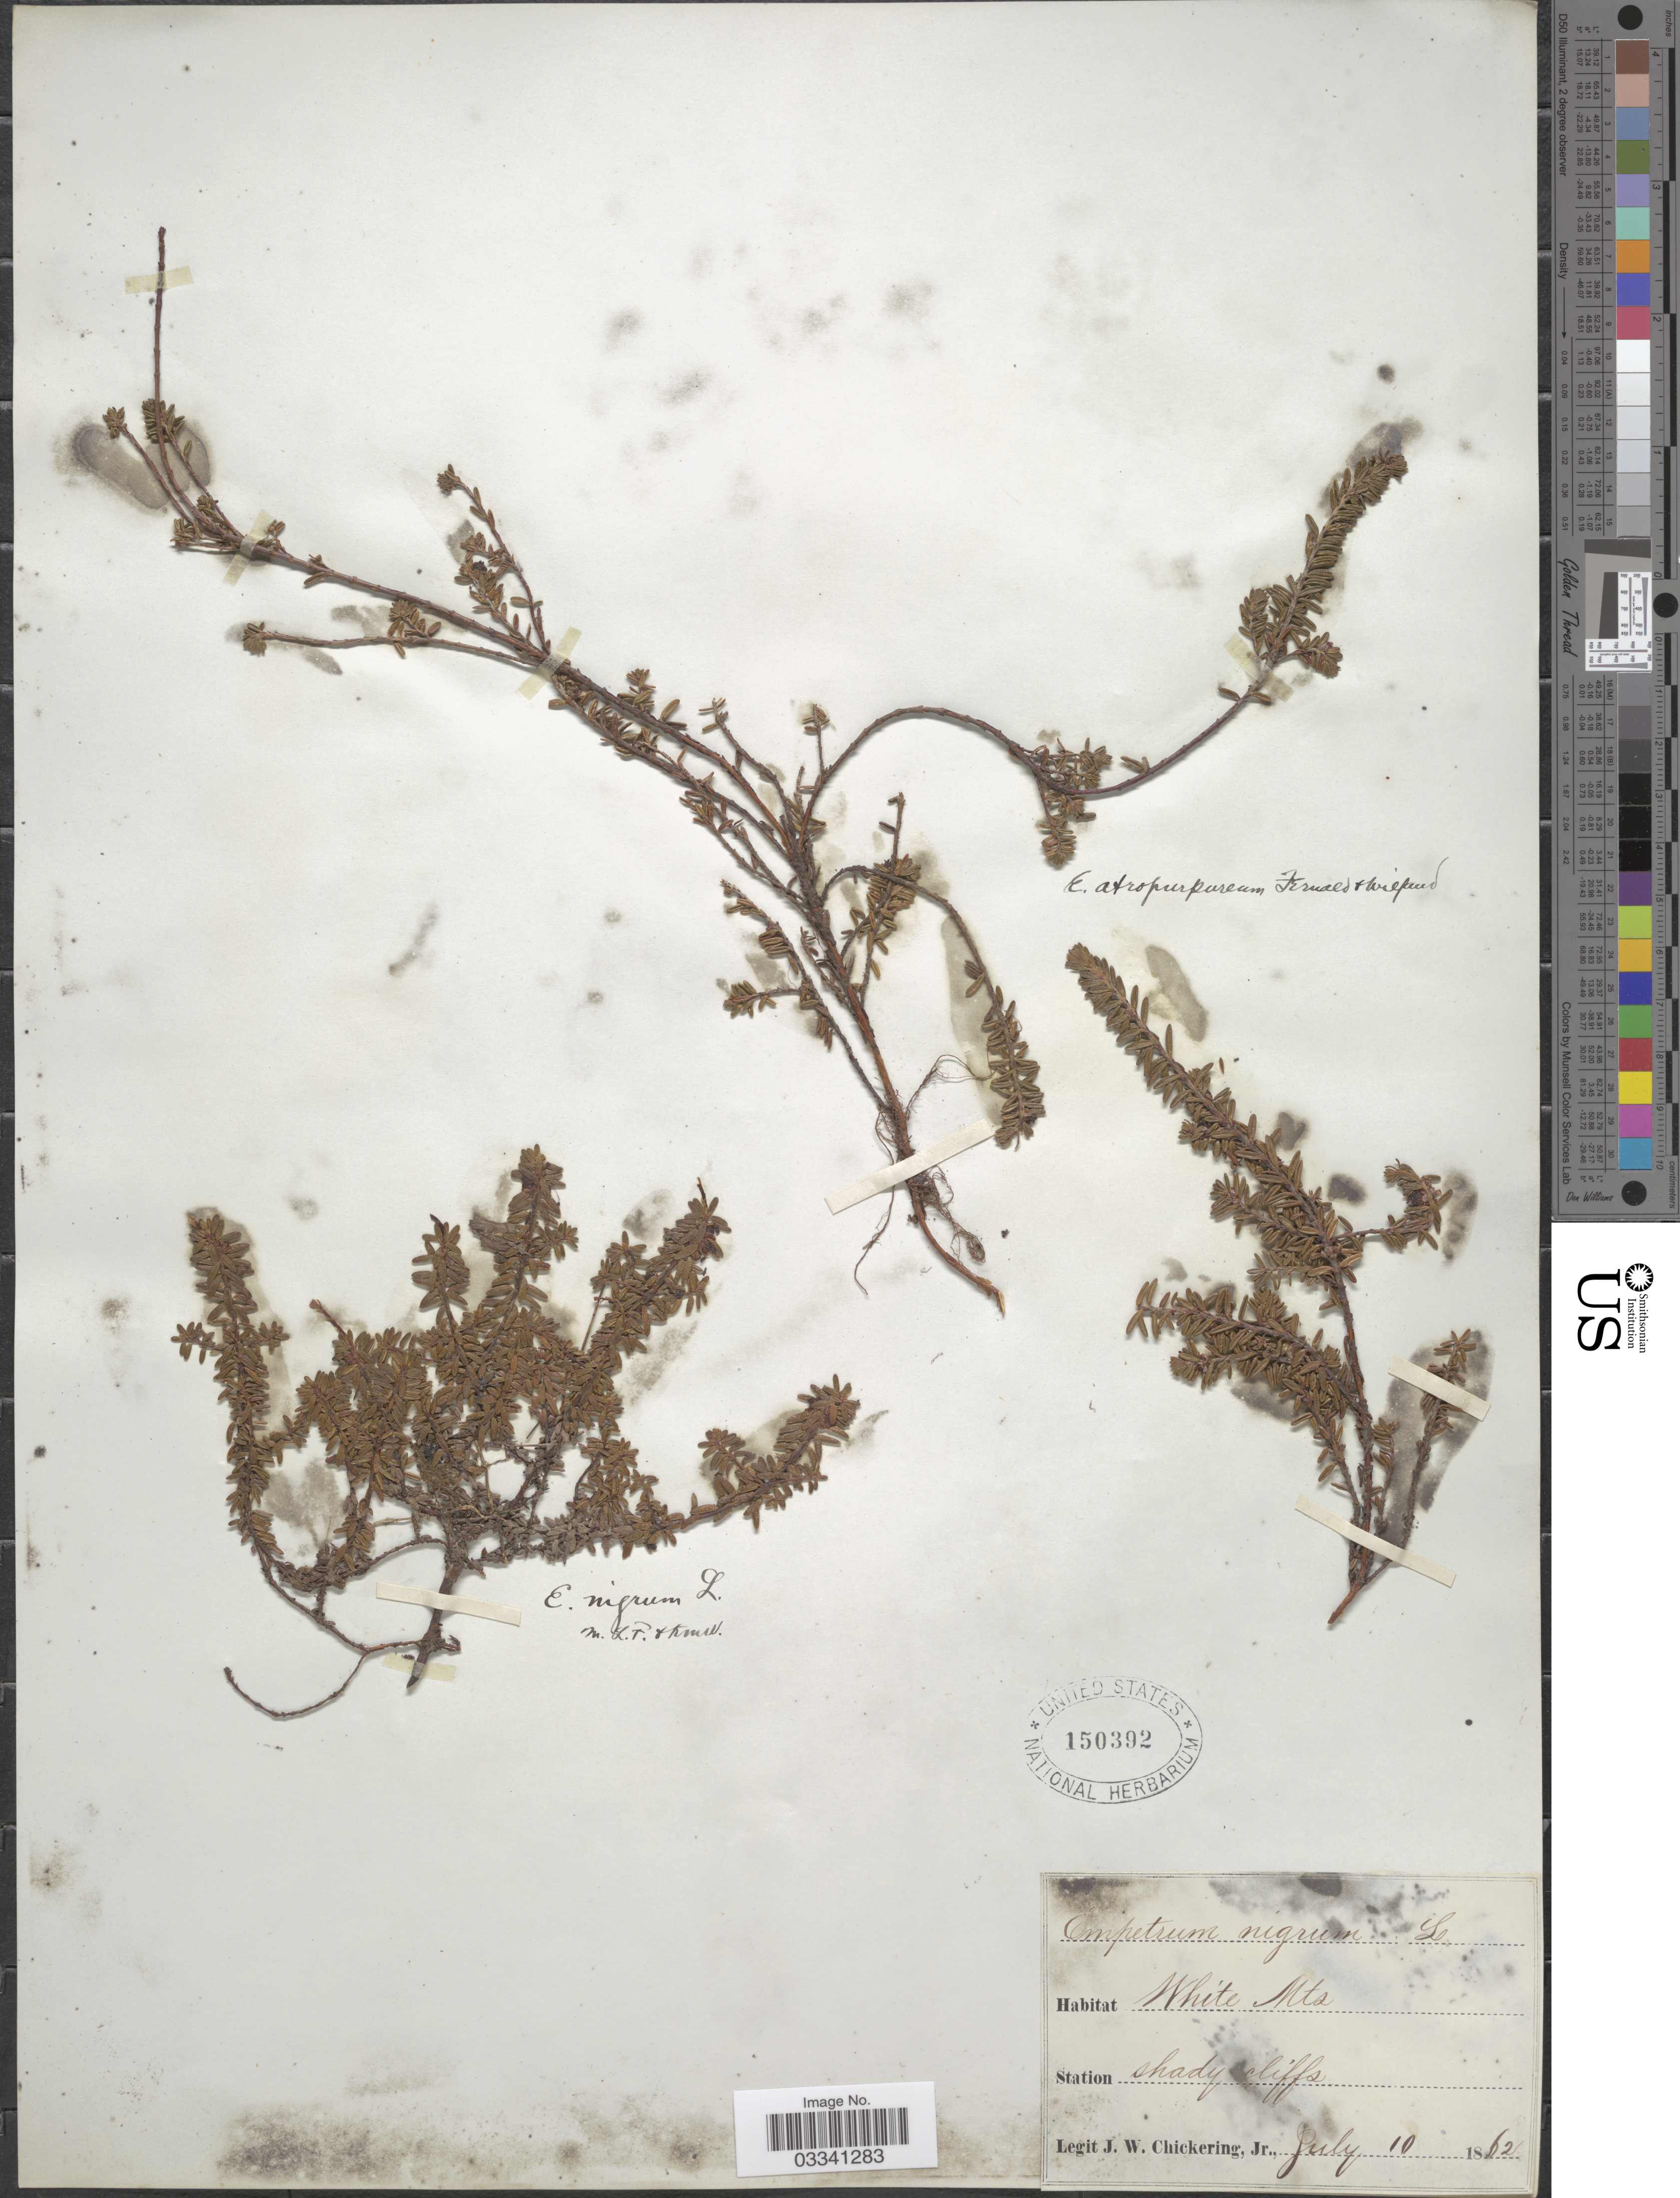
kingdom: Plantae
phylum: Tracheophyta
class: Magnoliopsida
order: Ericales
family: Ericaceae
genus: Empetrum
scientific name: Empetrum atropurpureum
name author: Fernald & Wiegand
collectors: J. W. Chickering Jr.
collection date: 1862-07-10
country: United States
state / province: New Hampshire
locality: White Mts.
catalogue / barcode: US 150392